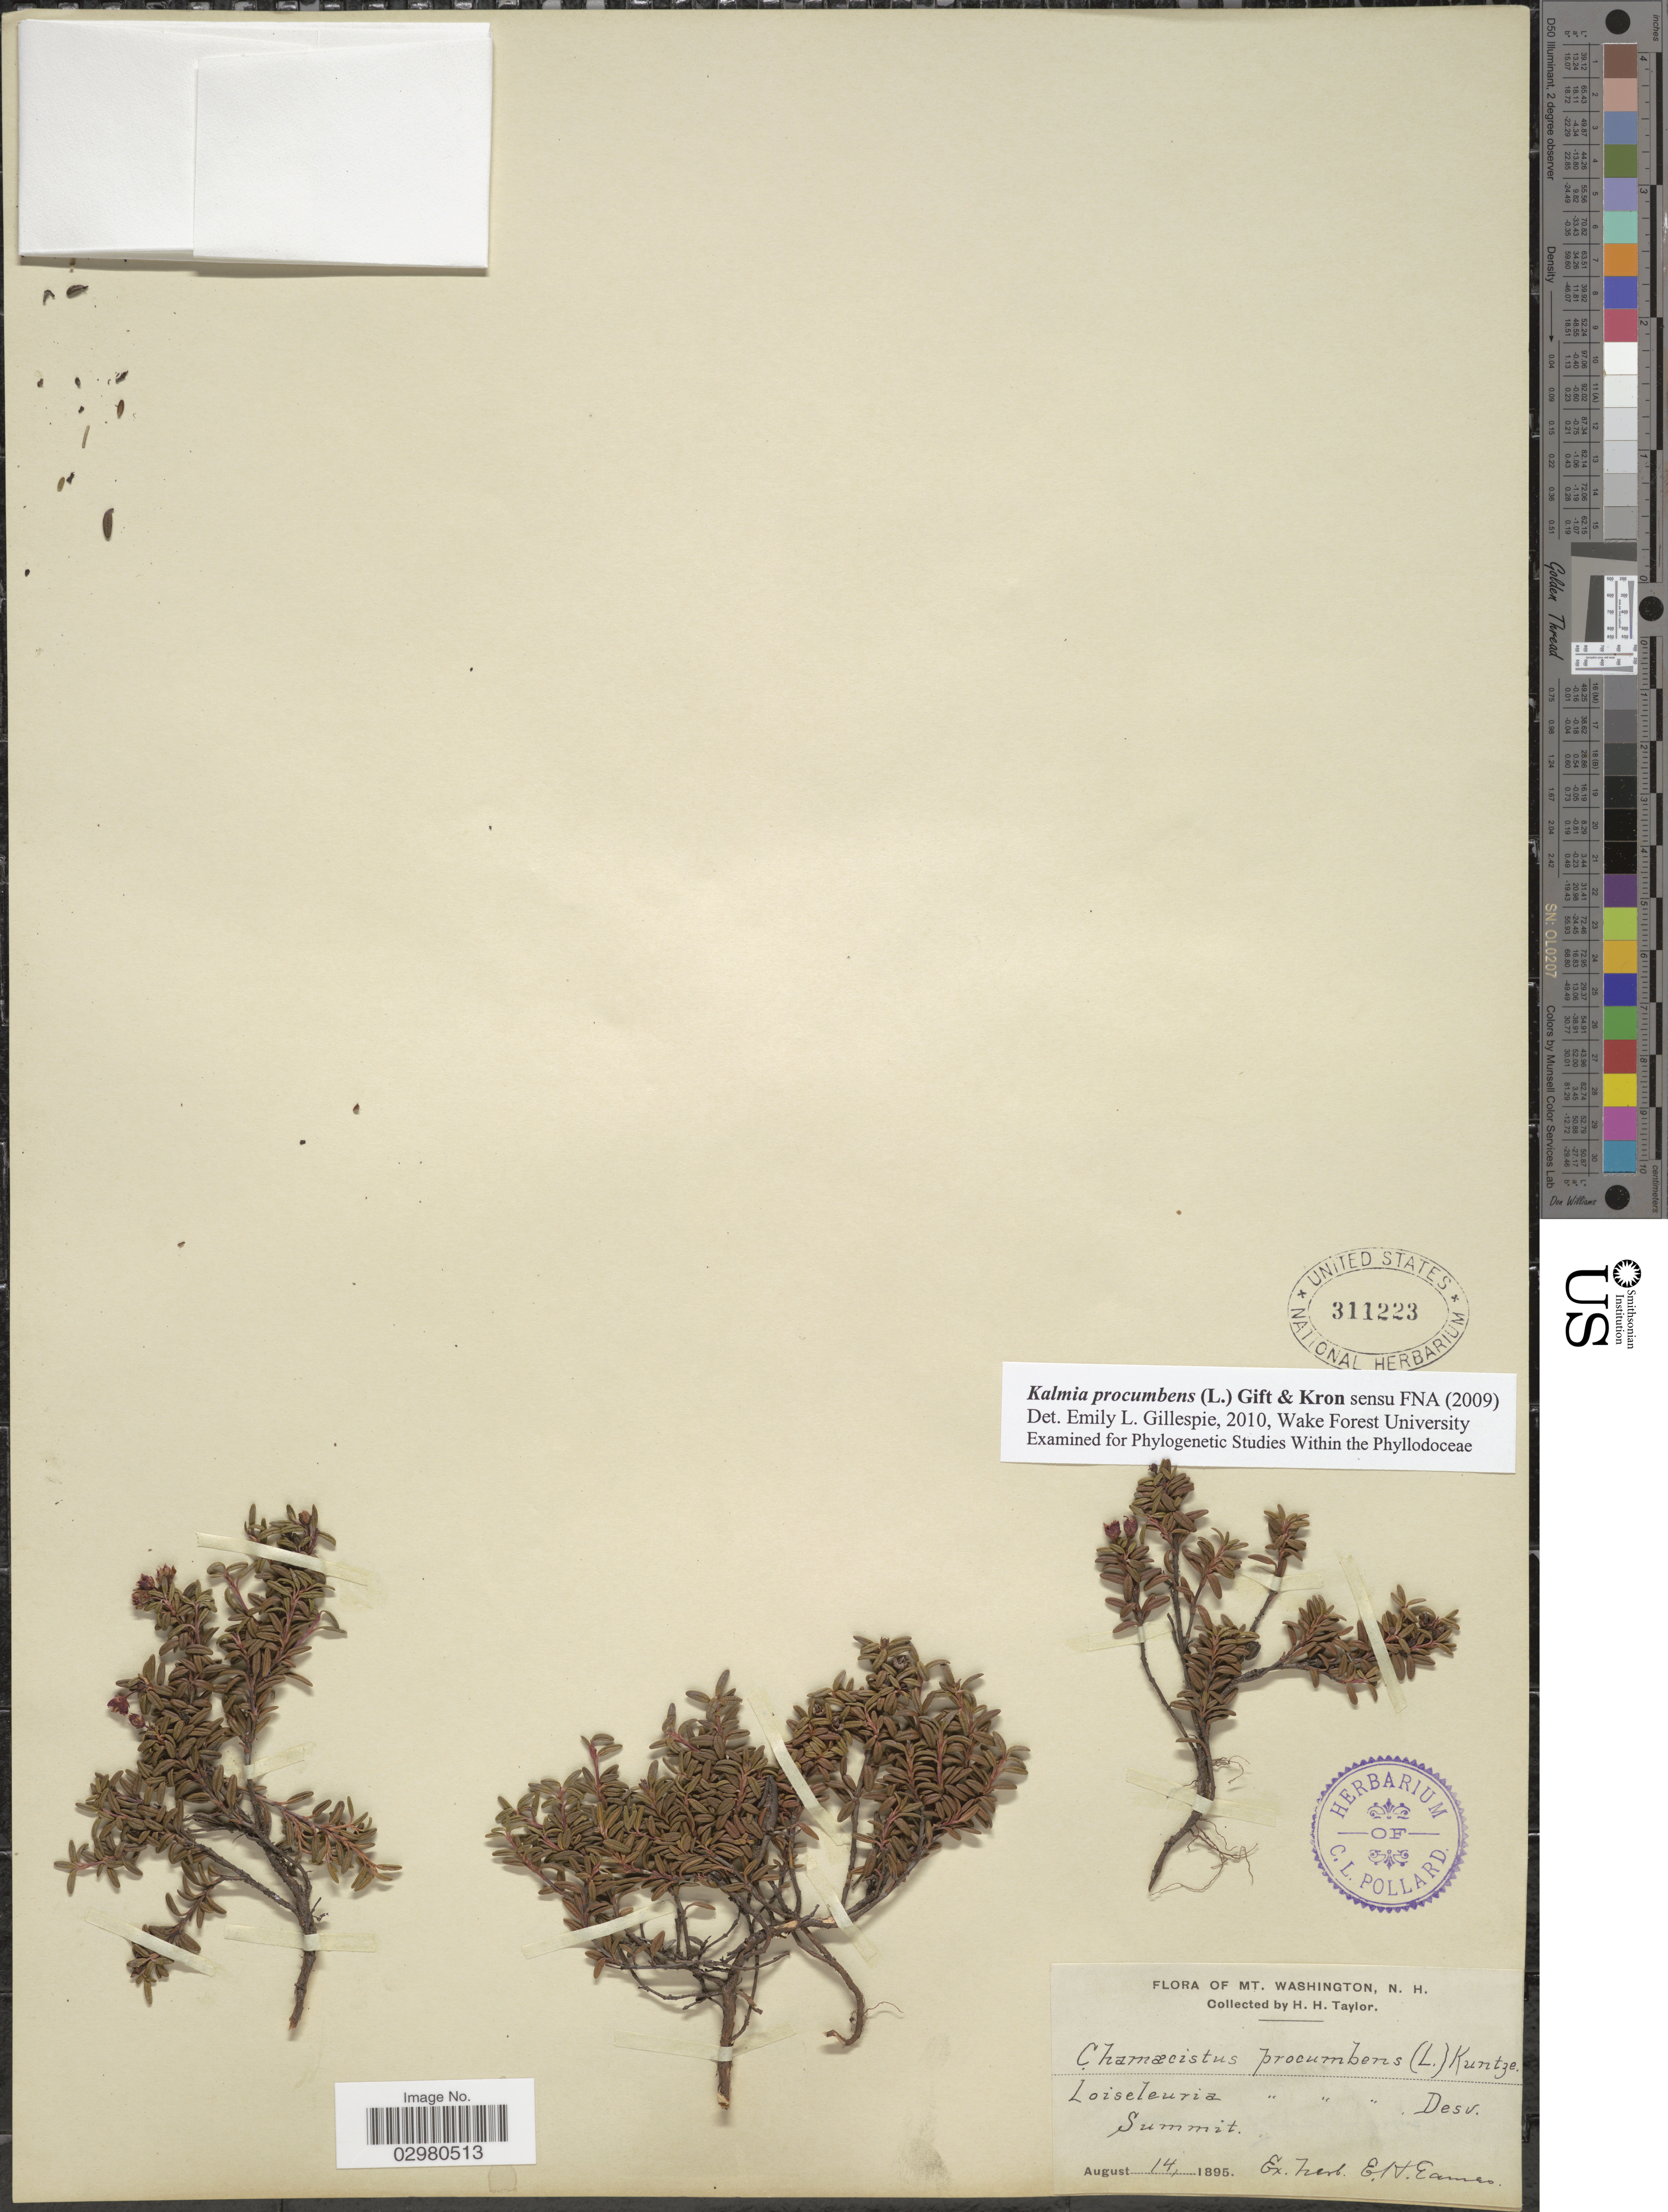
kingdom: Plantae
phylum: Tracheophyta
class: Magnoliopsida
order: Ericales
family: Ericaceae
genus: Loiseleuria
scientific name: Loiseleuria procumbens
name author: (L.) Desv.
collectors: H. H. Taylor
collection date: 1895-08-14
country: United States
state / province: New Hampshire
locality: Mt. Washington, N. H.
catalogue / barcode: US 311223